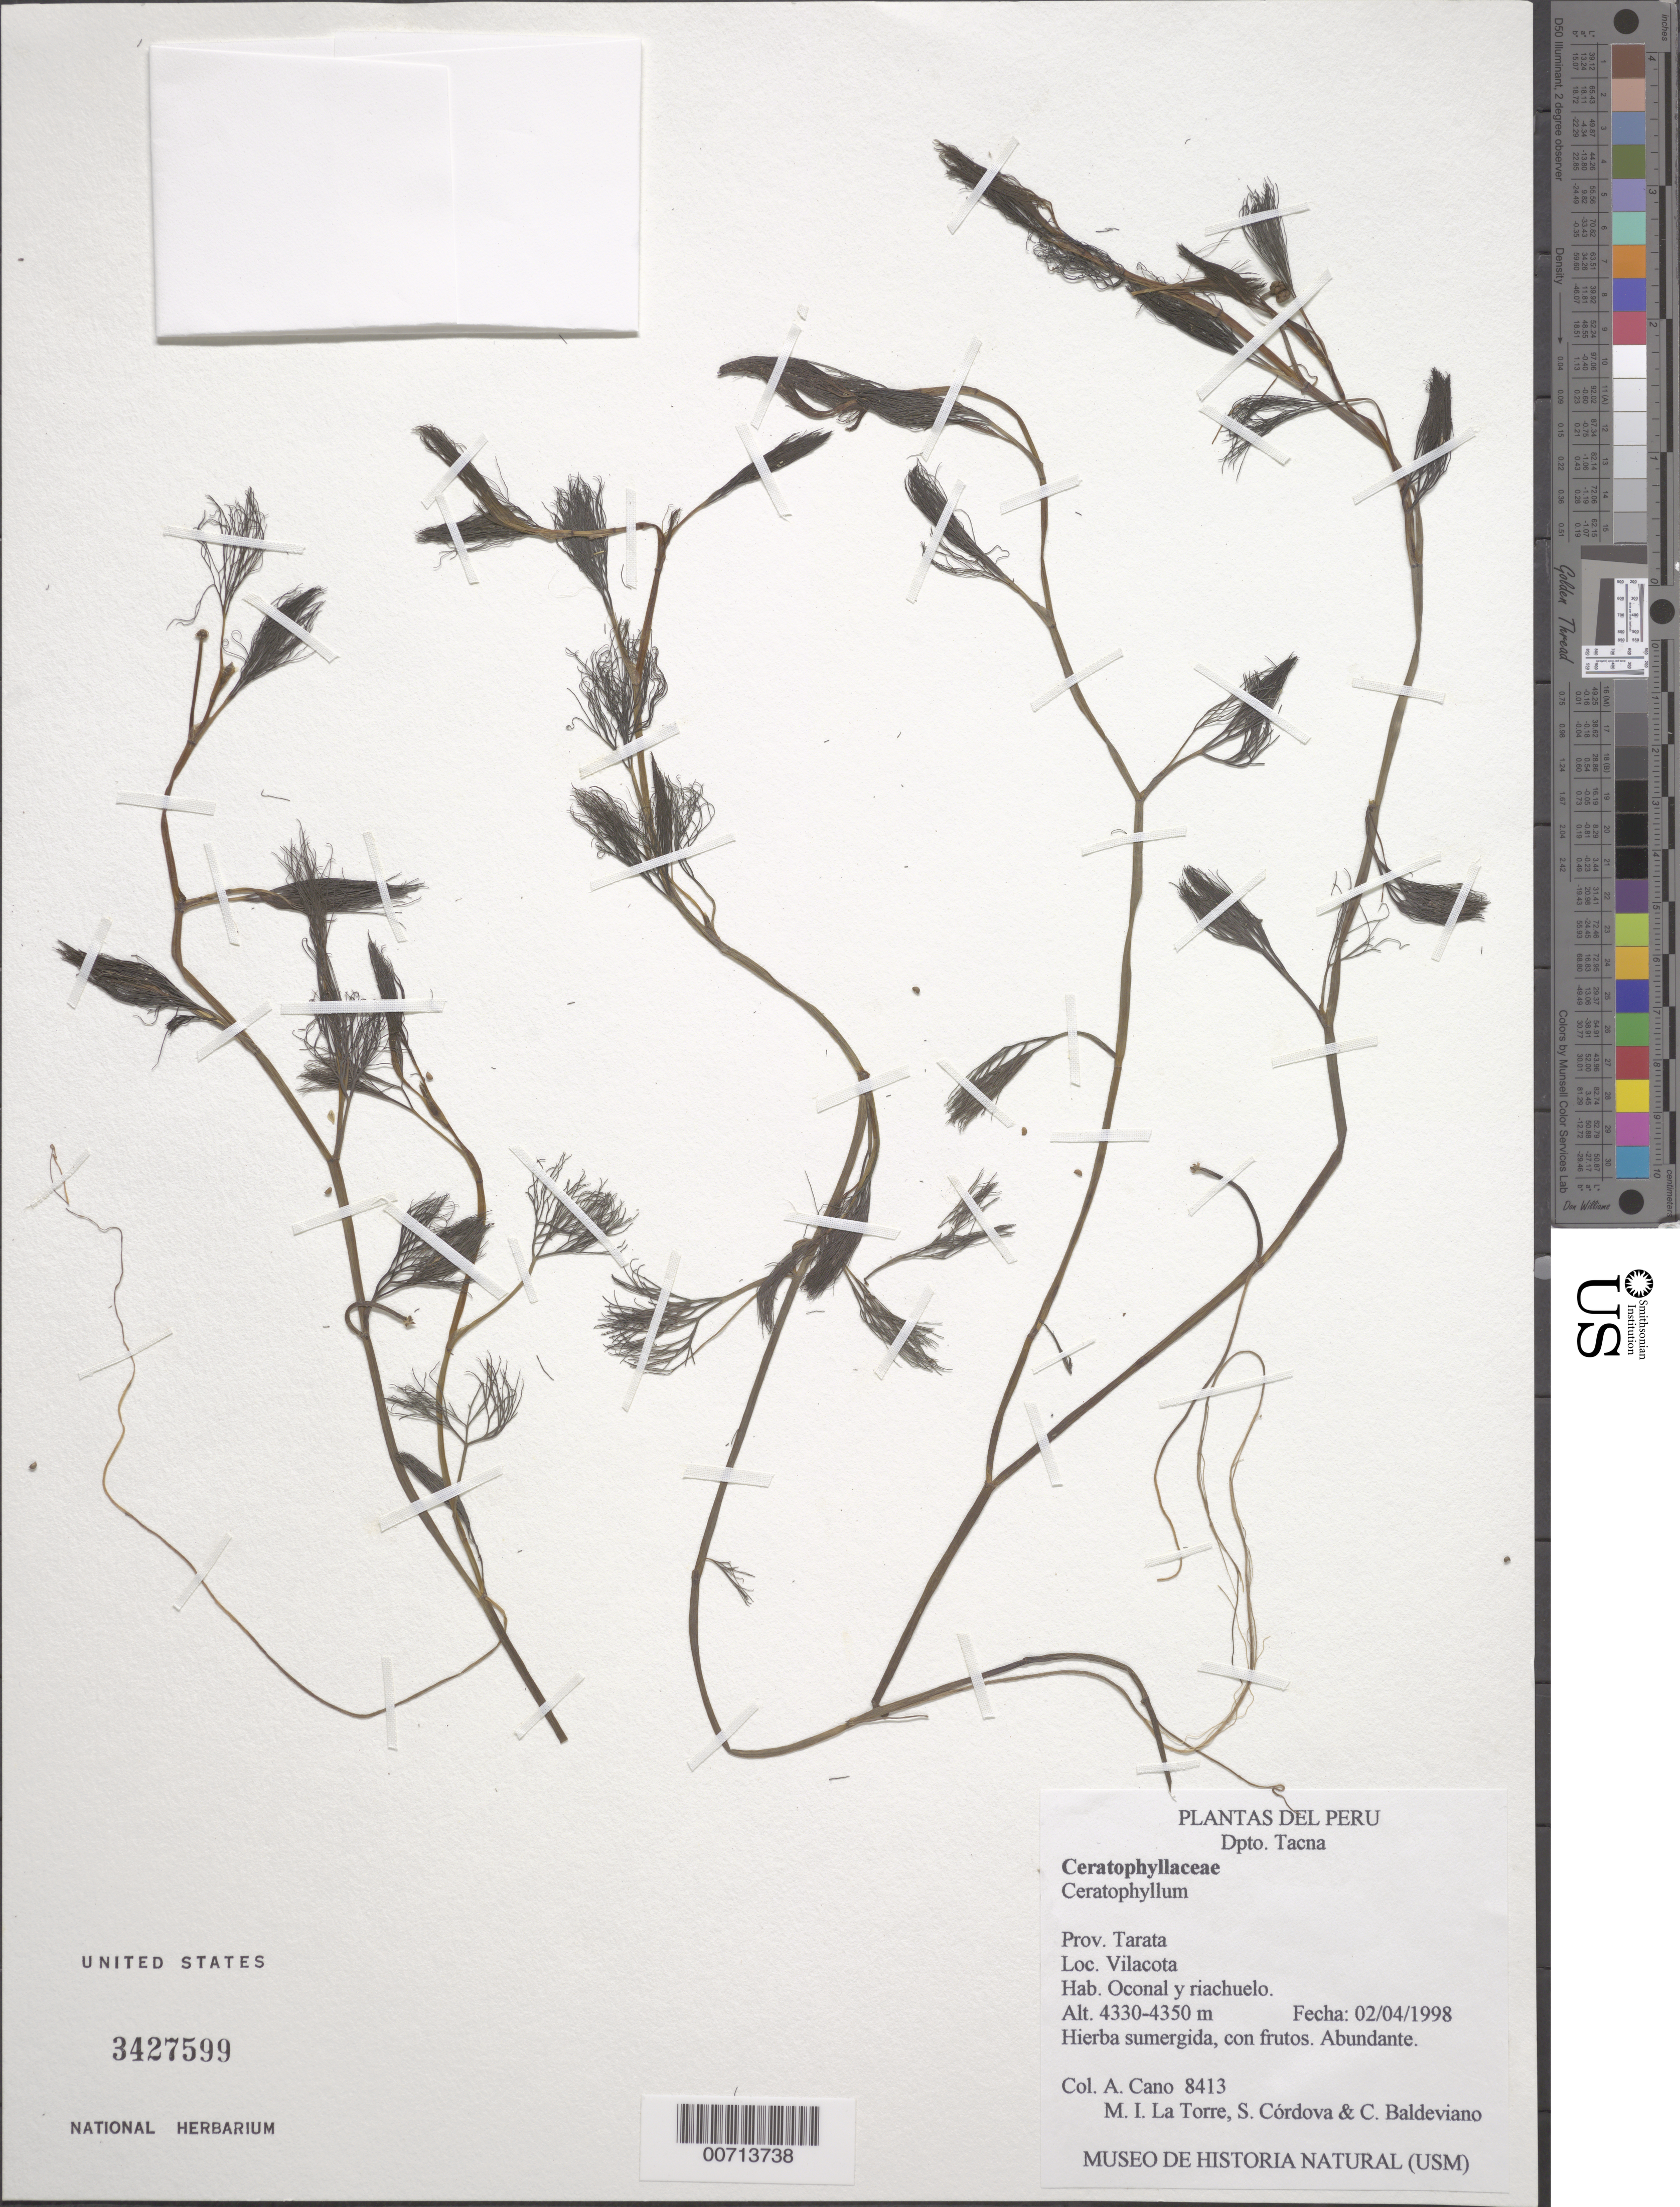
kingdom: Plantae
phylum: Tracheophyta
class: Magnoliopsida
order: Ceratophyllales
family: Ceratophyllaceae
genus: Ceratophyllum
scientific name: Ceratophyllum sp.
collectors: A. Cano, M. Torre, S. Cordova & C. Baldeviano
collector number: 8413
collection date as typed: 30 Mar 1998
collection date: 1998-03-30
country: Peru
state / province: Tacna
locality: Tarata Prov., Talabaya.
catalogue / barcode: US 3427599